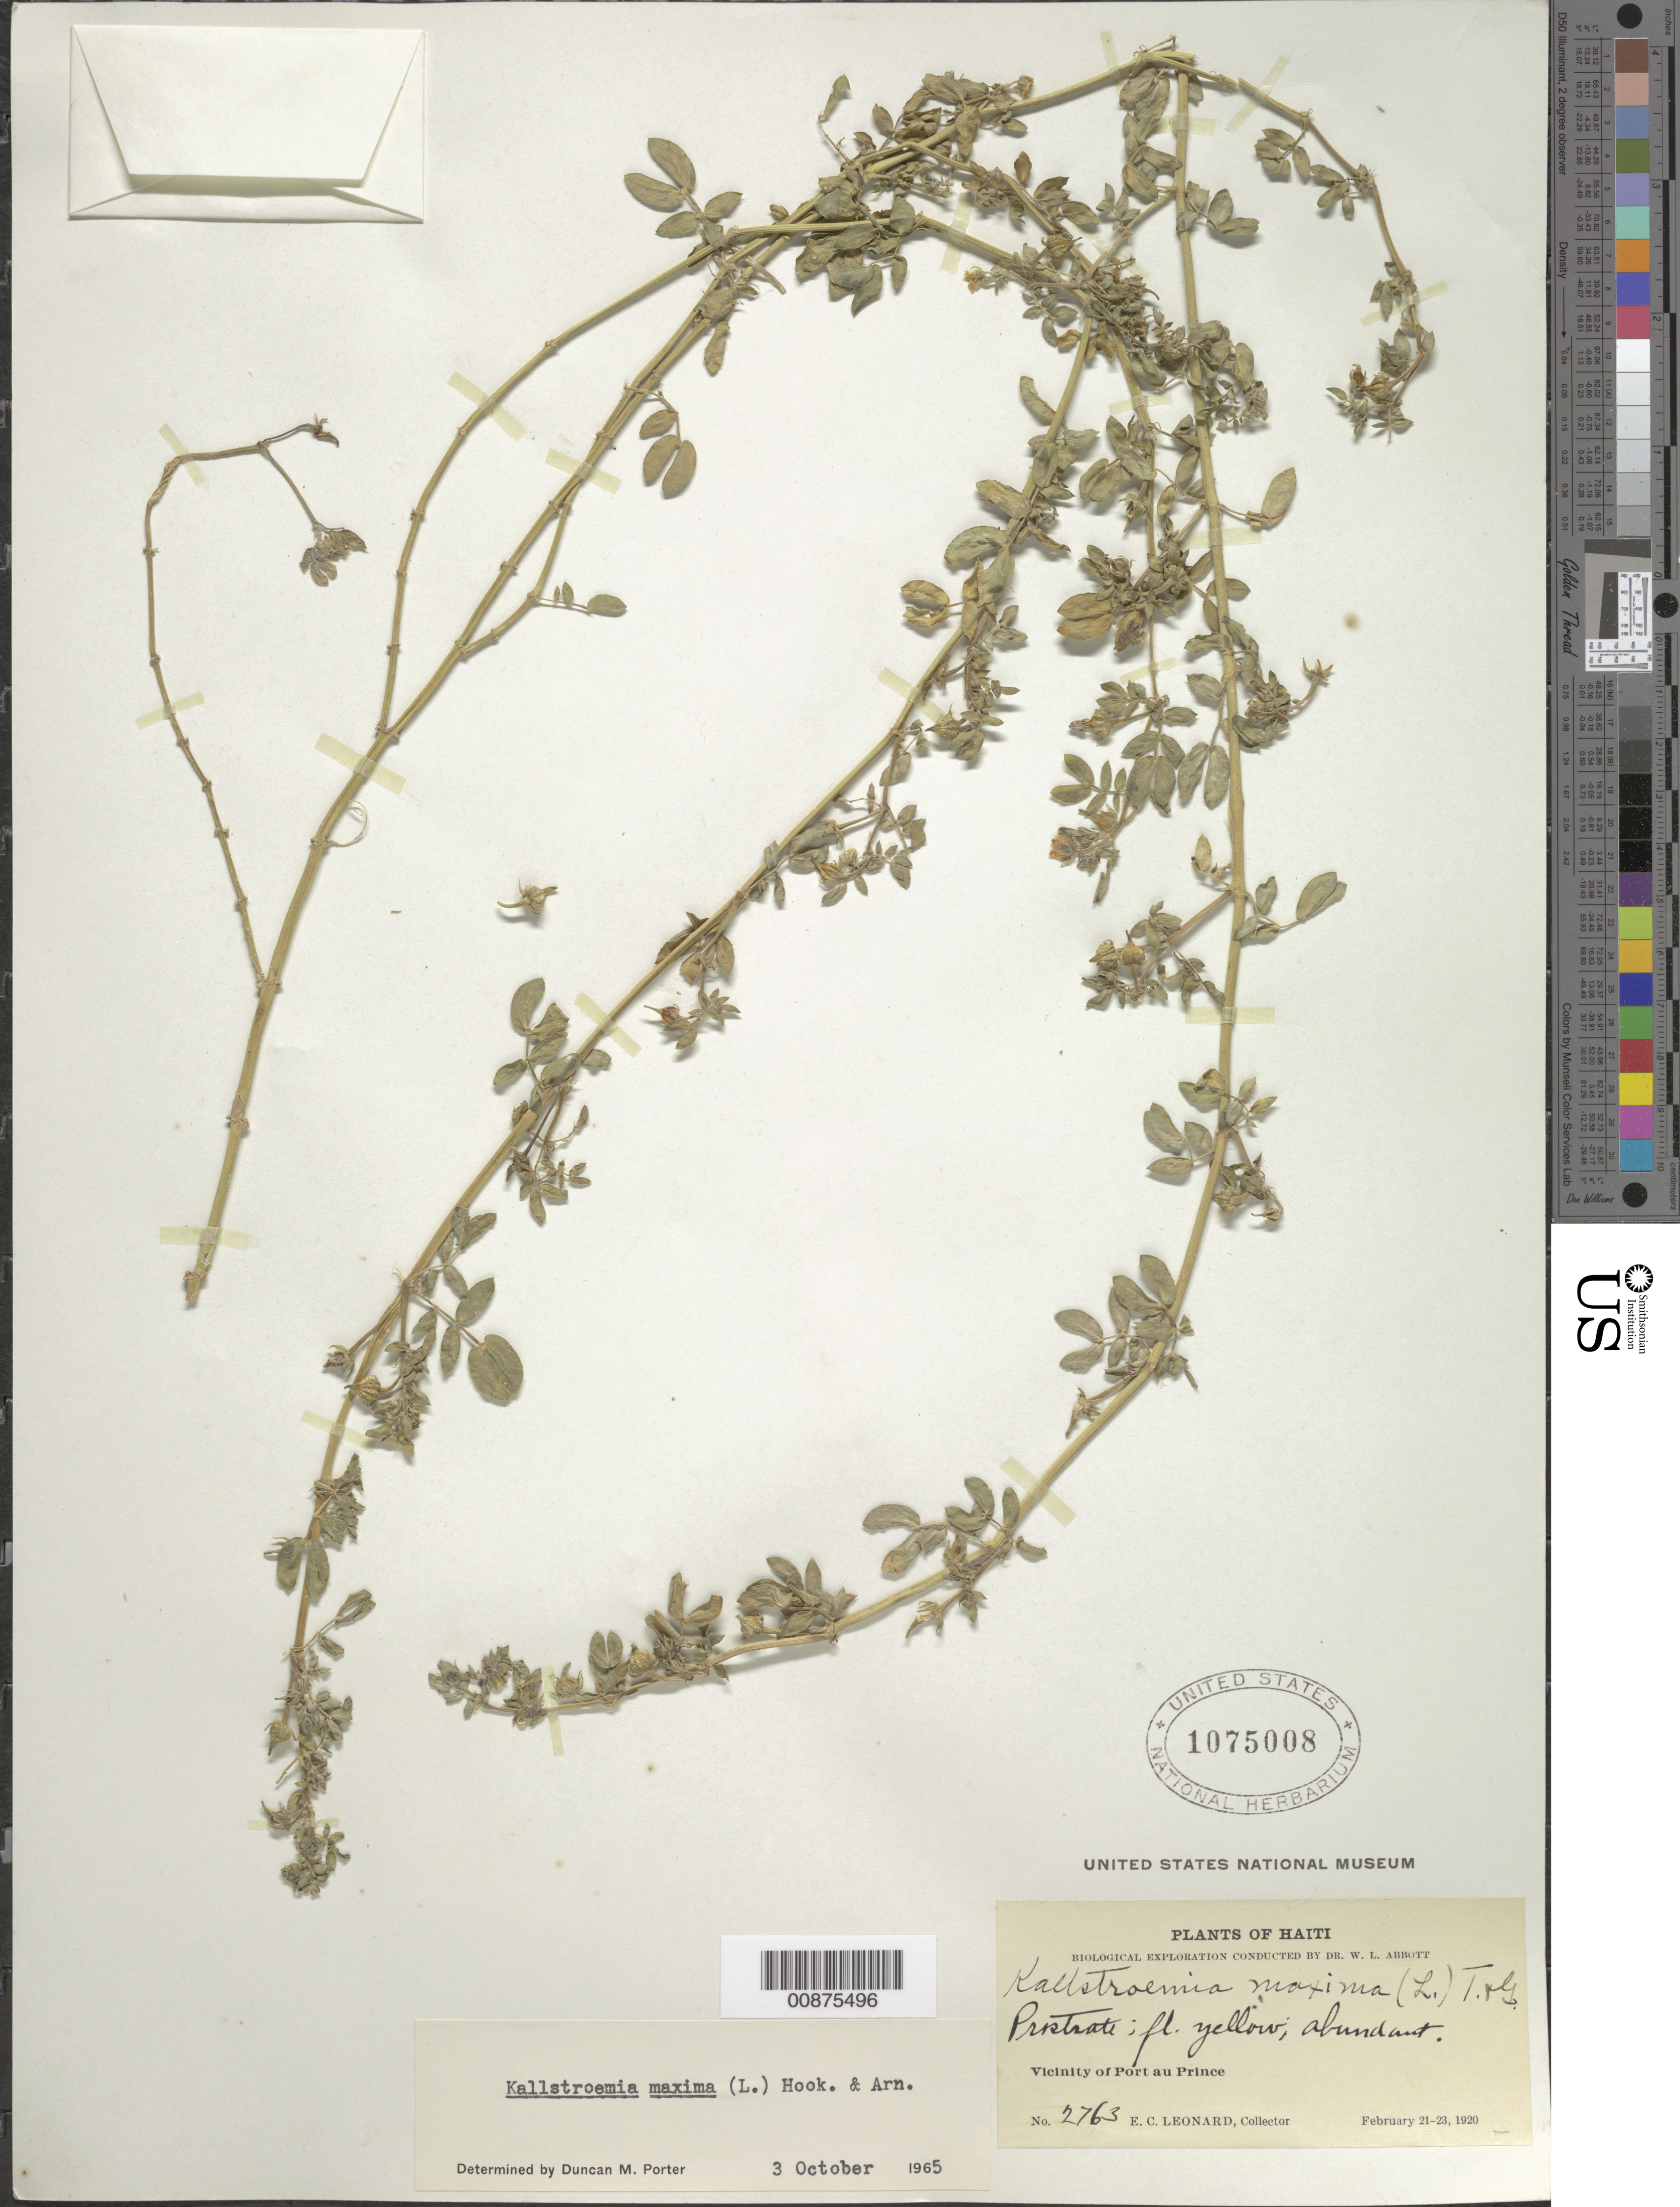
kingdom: Plantae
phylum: Tracheophyta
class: Magnoliopsida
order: Zygophyllales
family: Zygophyllaceae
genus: Kallstroemia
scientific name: Kallstroemia maxima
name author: (L.) Hook. & Arn.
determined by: Porter, D. M.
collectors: E. C. Leonard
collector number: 2763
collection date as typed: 21 Feb 1920 to 23 Feb 1920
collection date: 1920-02-21/1920-02-23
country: Haiti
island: Hispaniola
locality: Vicinity of Port au Prince.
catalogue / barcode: US 1075008